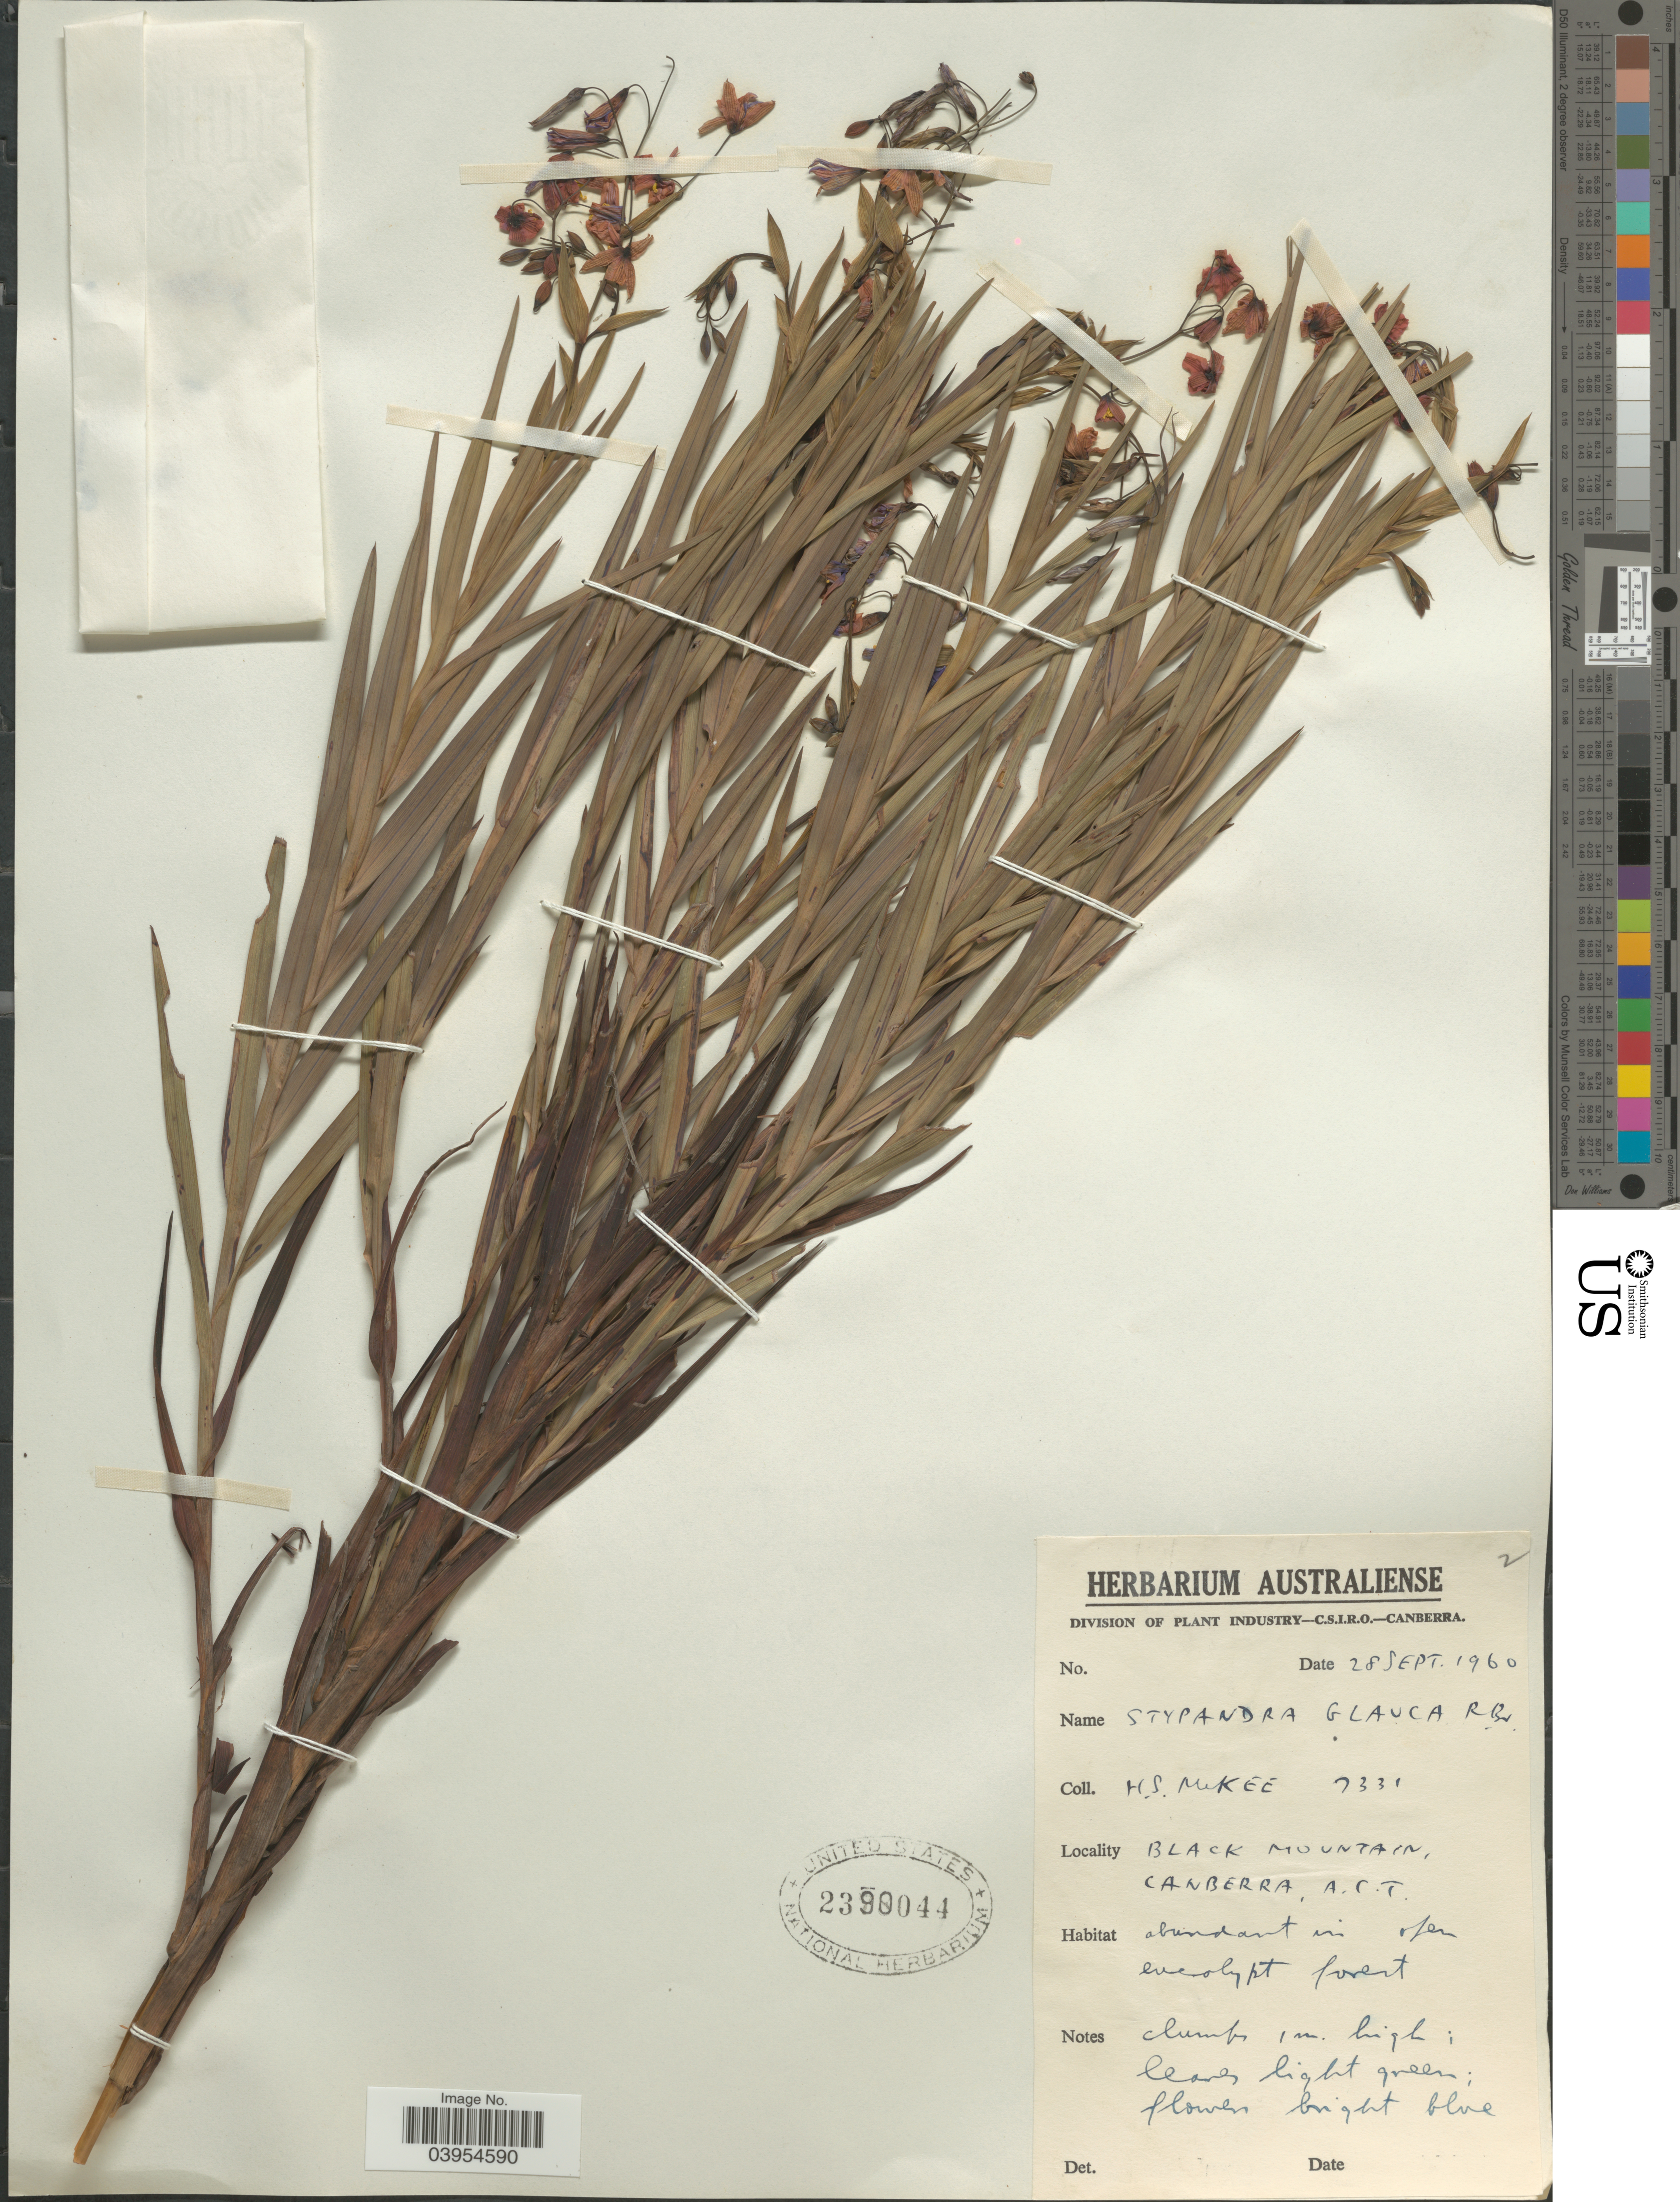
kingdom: Plantae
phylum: Tracheophyta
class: Liliopsida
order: Asparagales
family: Asphodelaceae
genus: Stypandra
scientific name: Stypandra glauca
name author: R. Br.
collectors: H. S. McKee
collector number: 7331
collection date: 1960-09-28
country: Australia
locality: Black Mountain, Canberra, A.C.T.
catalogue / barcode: US 2390044